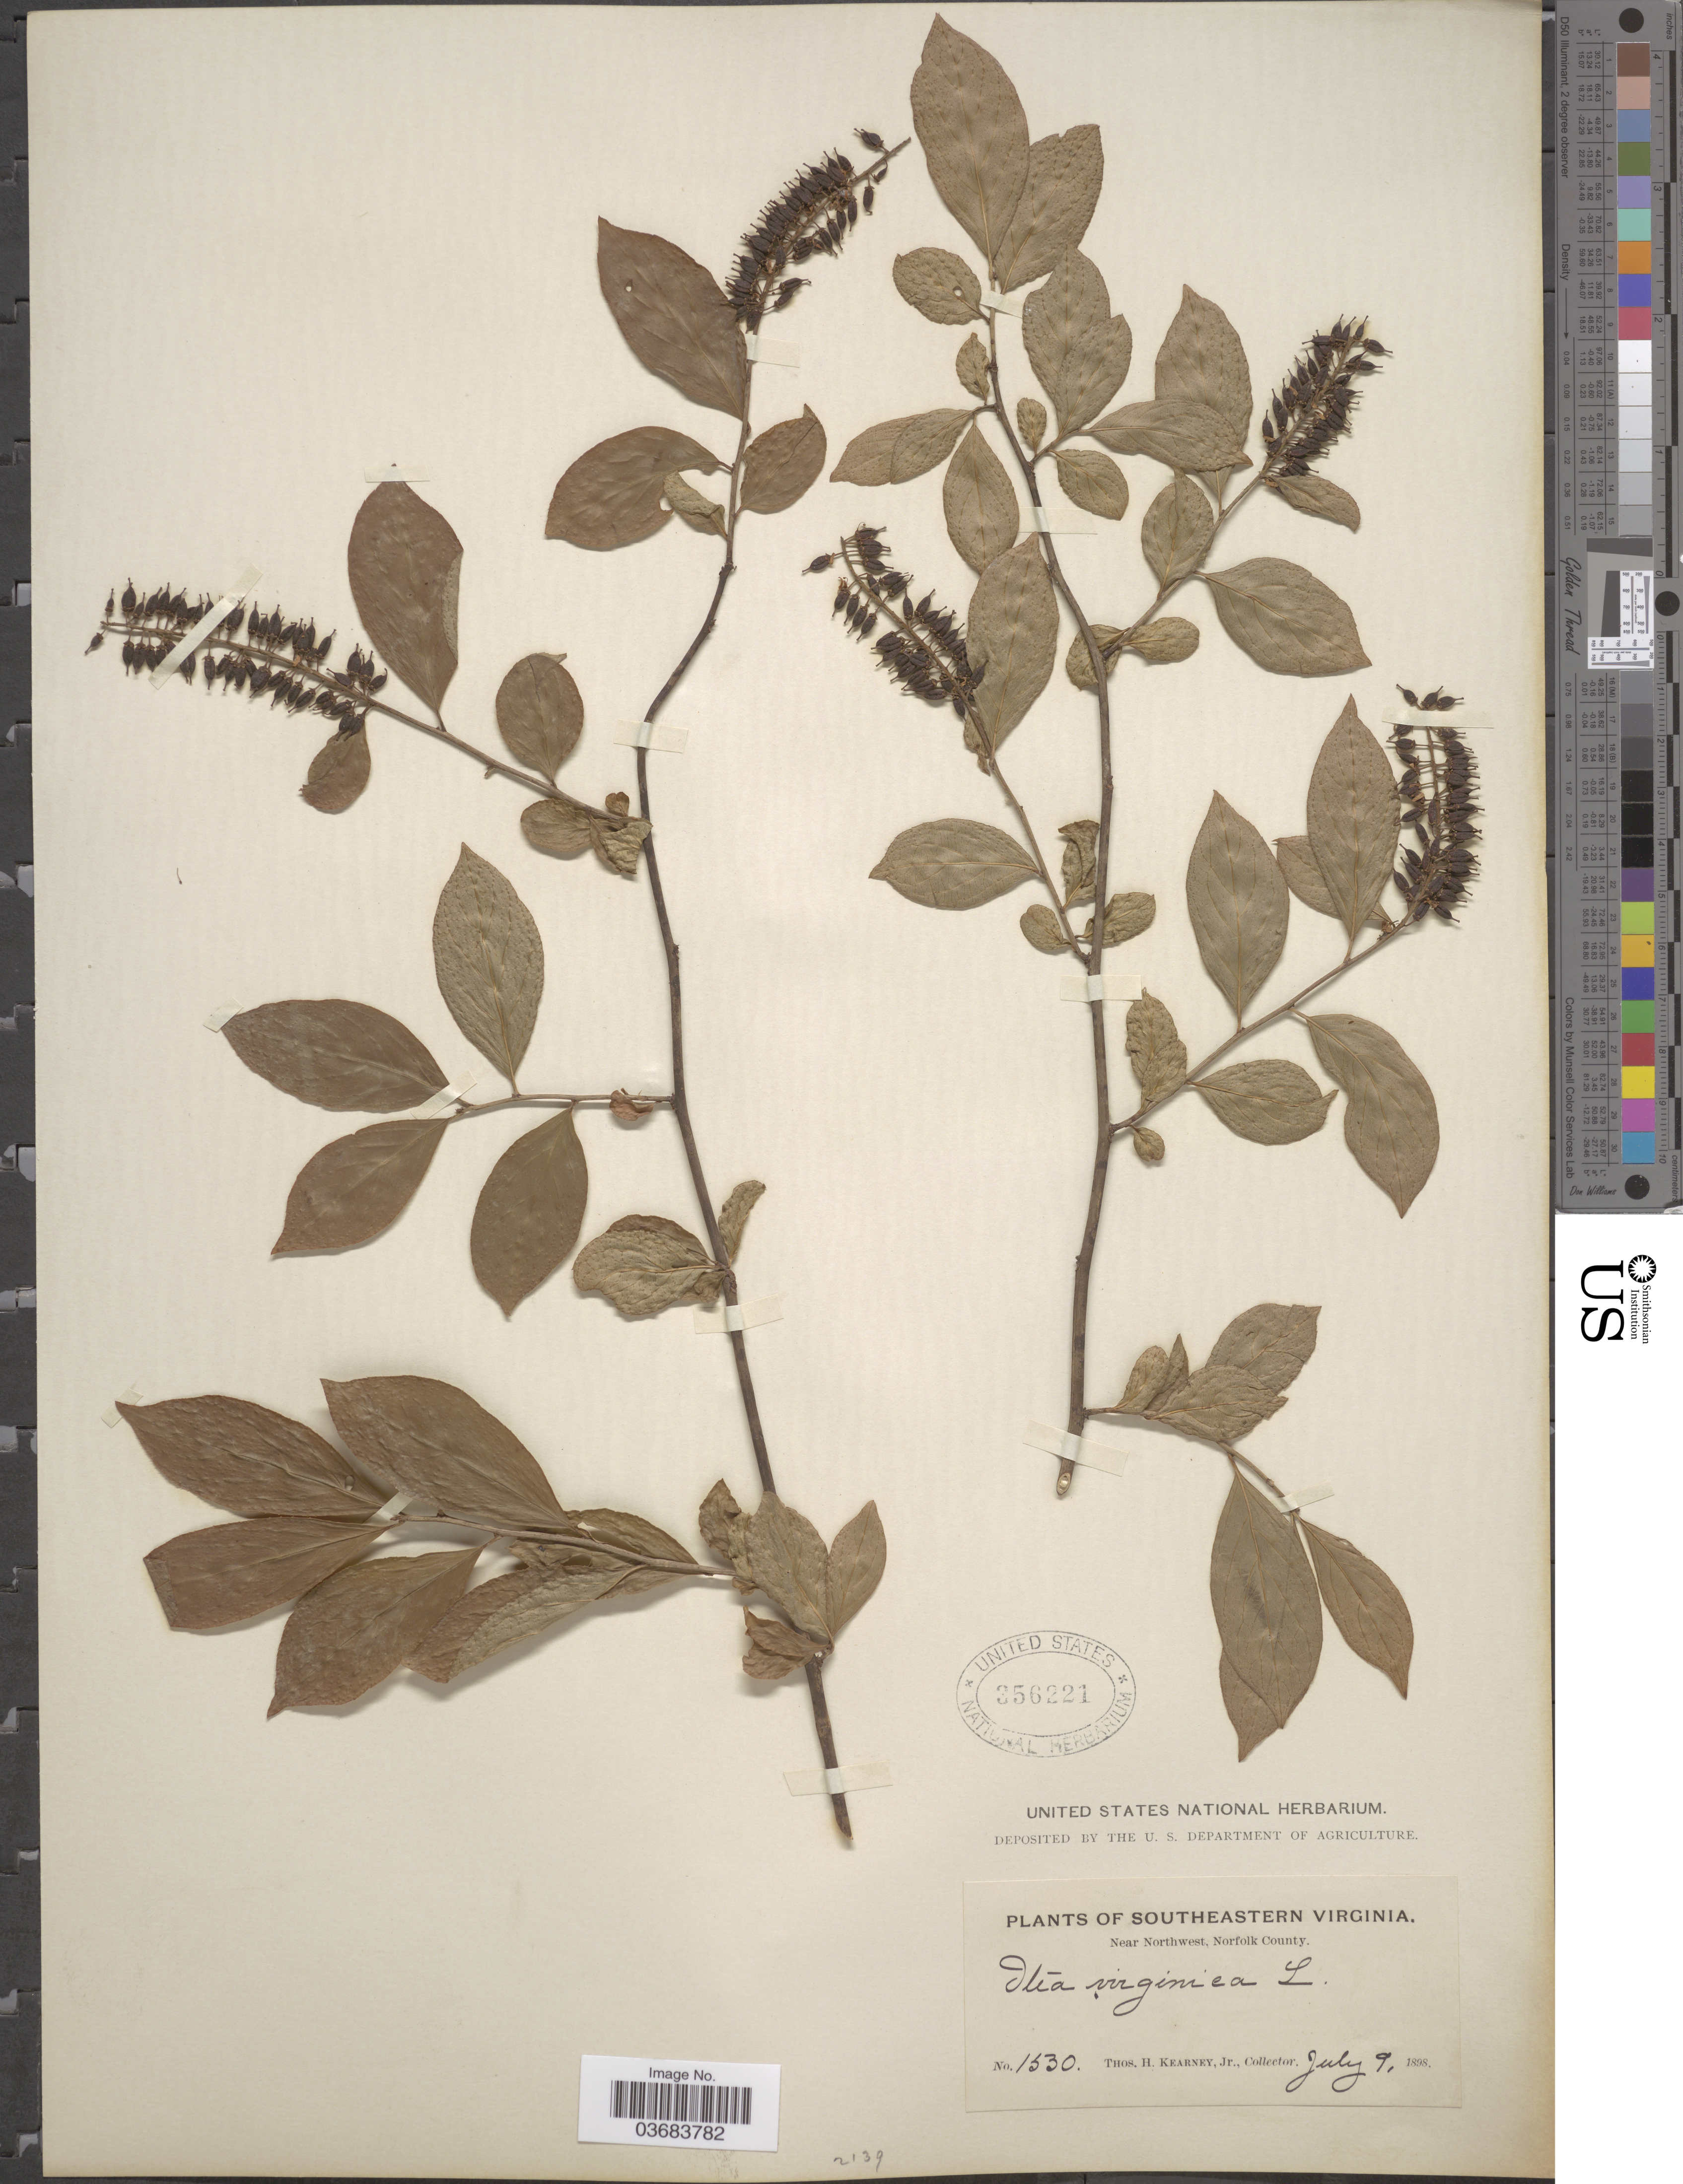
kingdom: Plantae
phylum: Tracheophyta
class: Magnoliopsida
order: Saxifragales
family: Iteaceae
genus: Itea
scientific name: Itea virginica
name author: L.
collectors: T. H. Kearney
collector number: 1530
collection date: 1898-07-09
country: United States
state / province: Virginia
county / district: City of Chesapeake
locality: Southeastern Virginia. Near Northwest, Norfolk County.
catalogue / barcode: US 356221